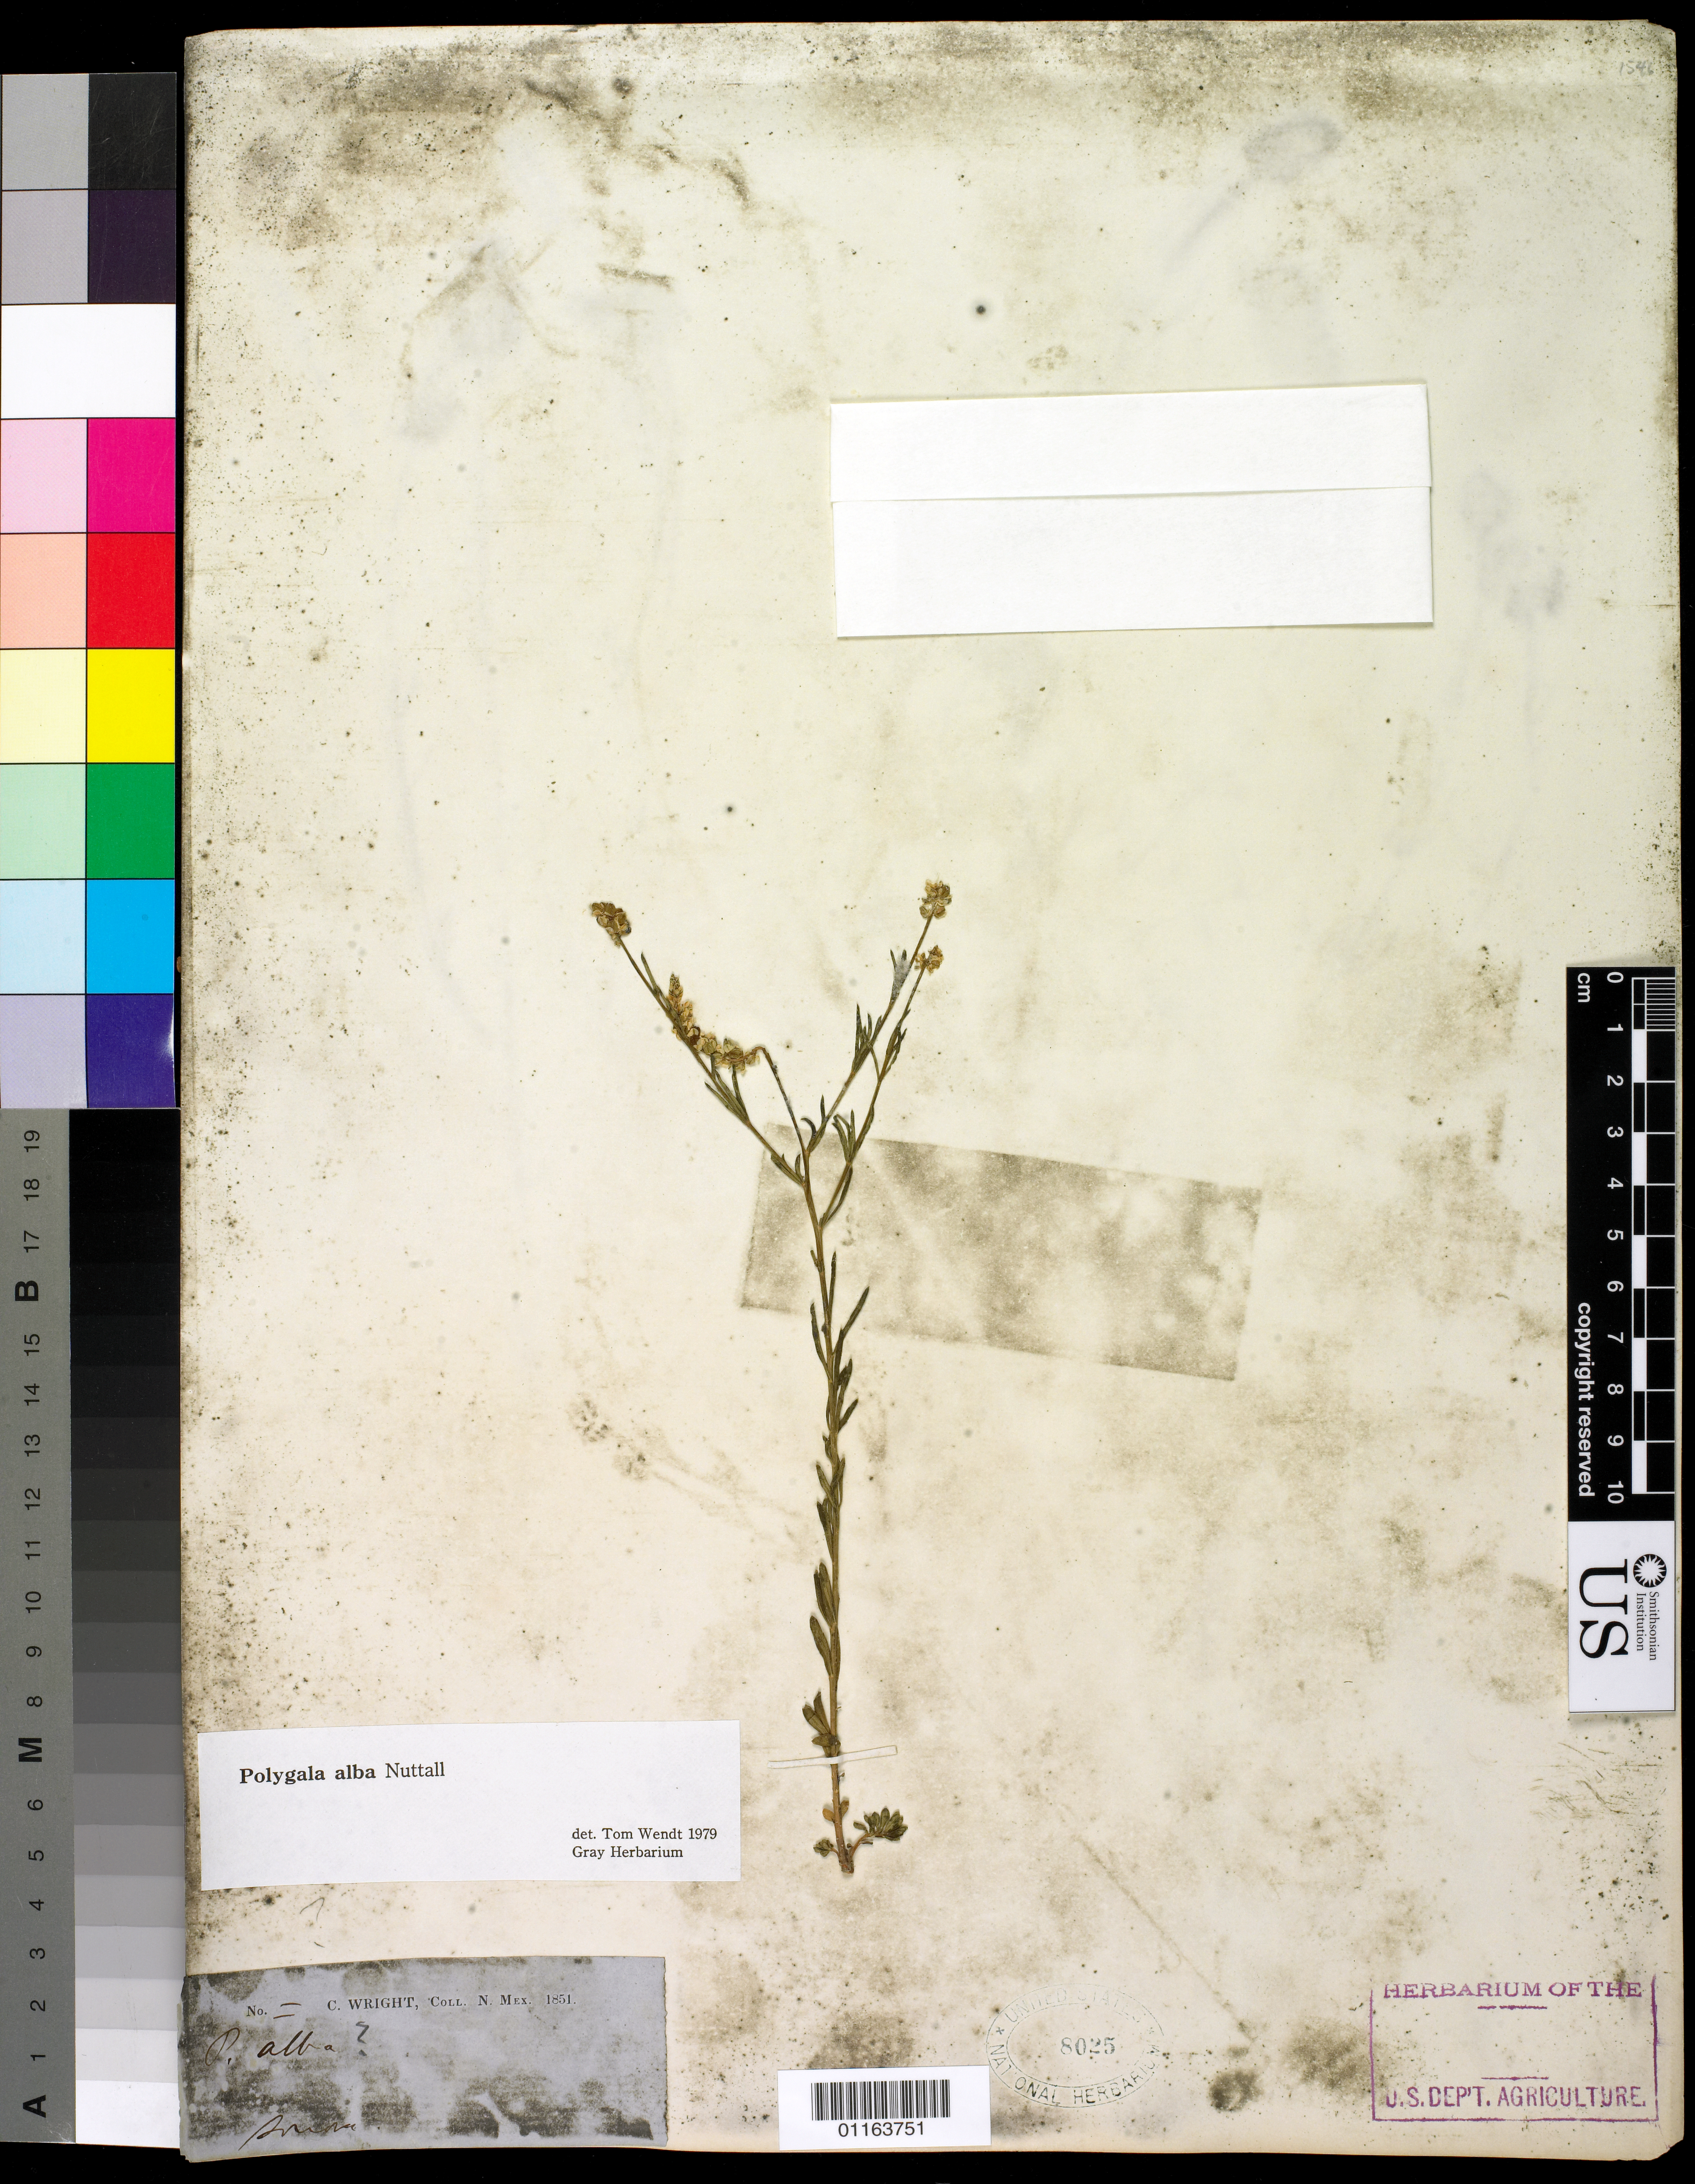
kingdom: Plantae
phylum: Tracheophyta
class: Magnoliopsida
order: Fabales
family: Polygalaceae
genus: Polygala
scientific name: Polygala alba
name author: Nutt.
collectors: C. Wright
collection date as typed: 1851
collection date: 1851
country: United States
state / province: New Mexico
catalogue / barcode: US 8025